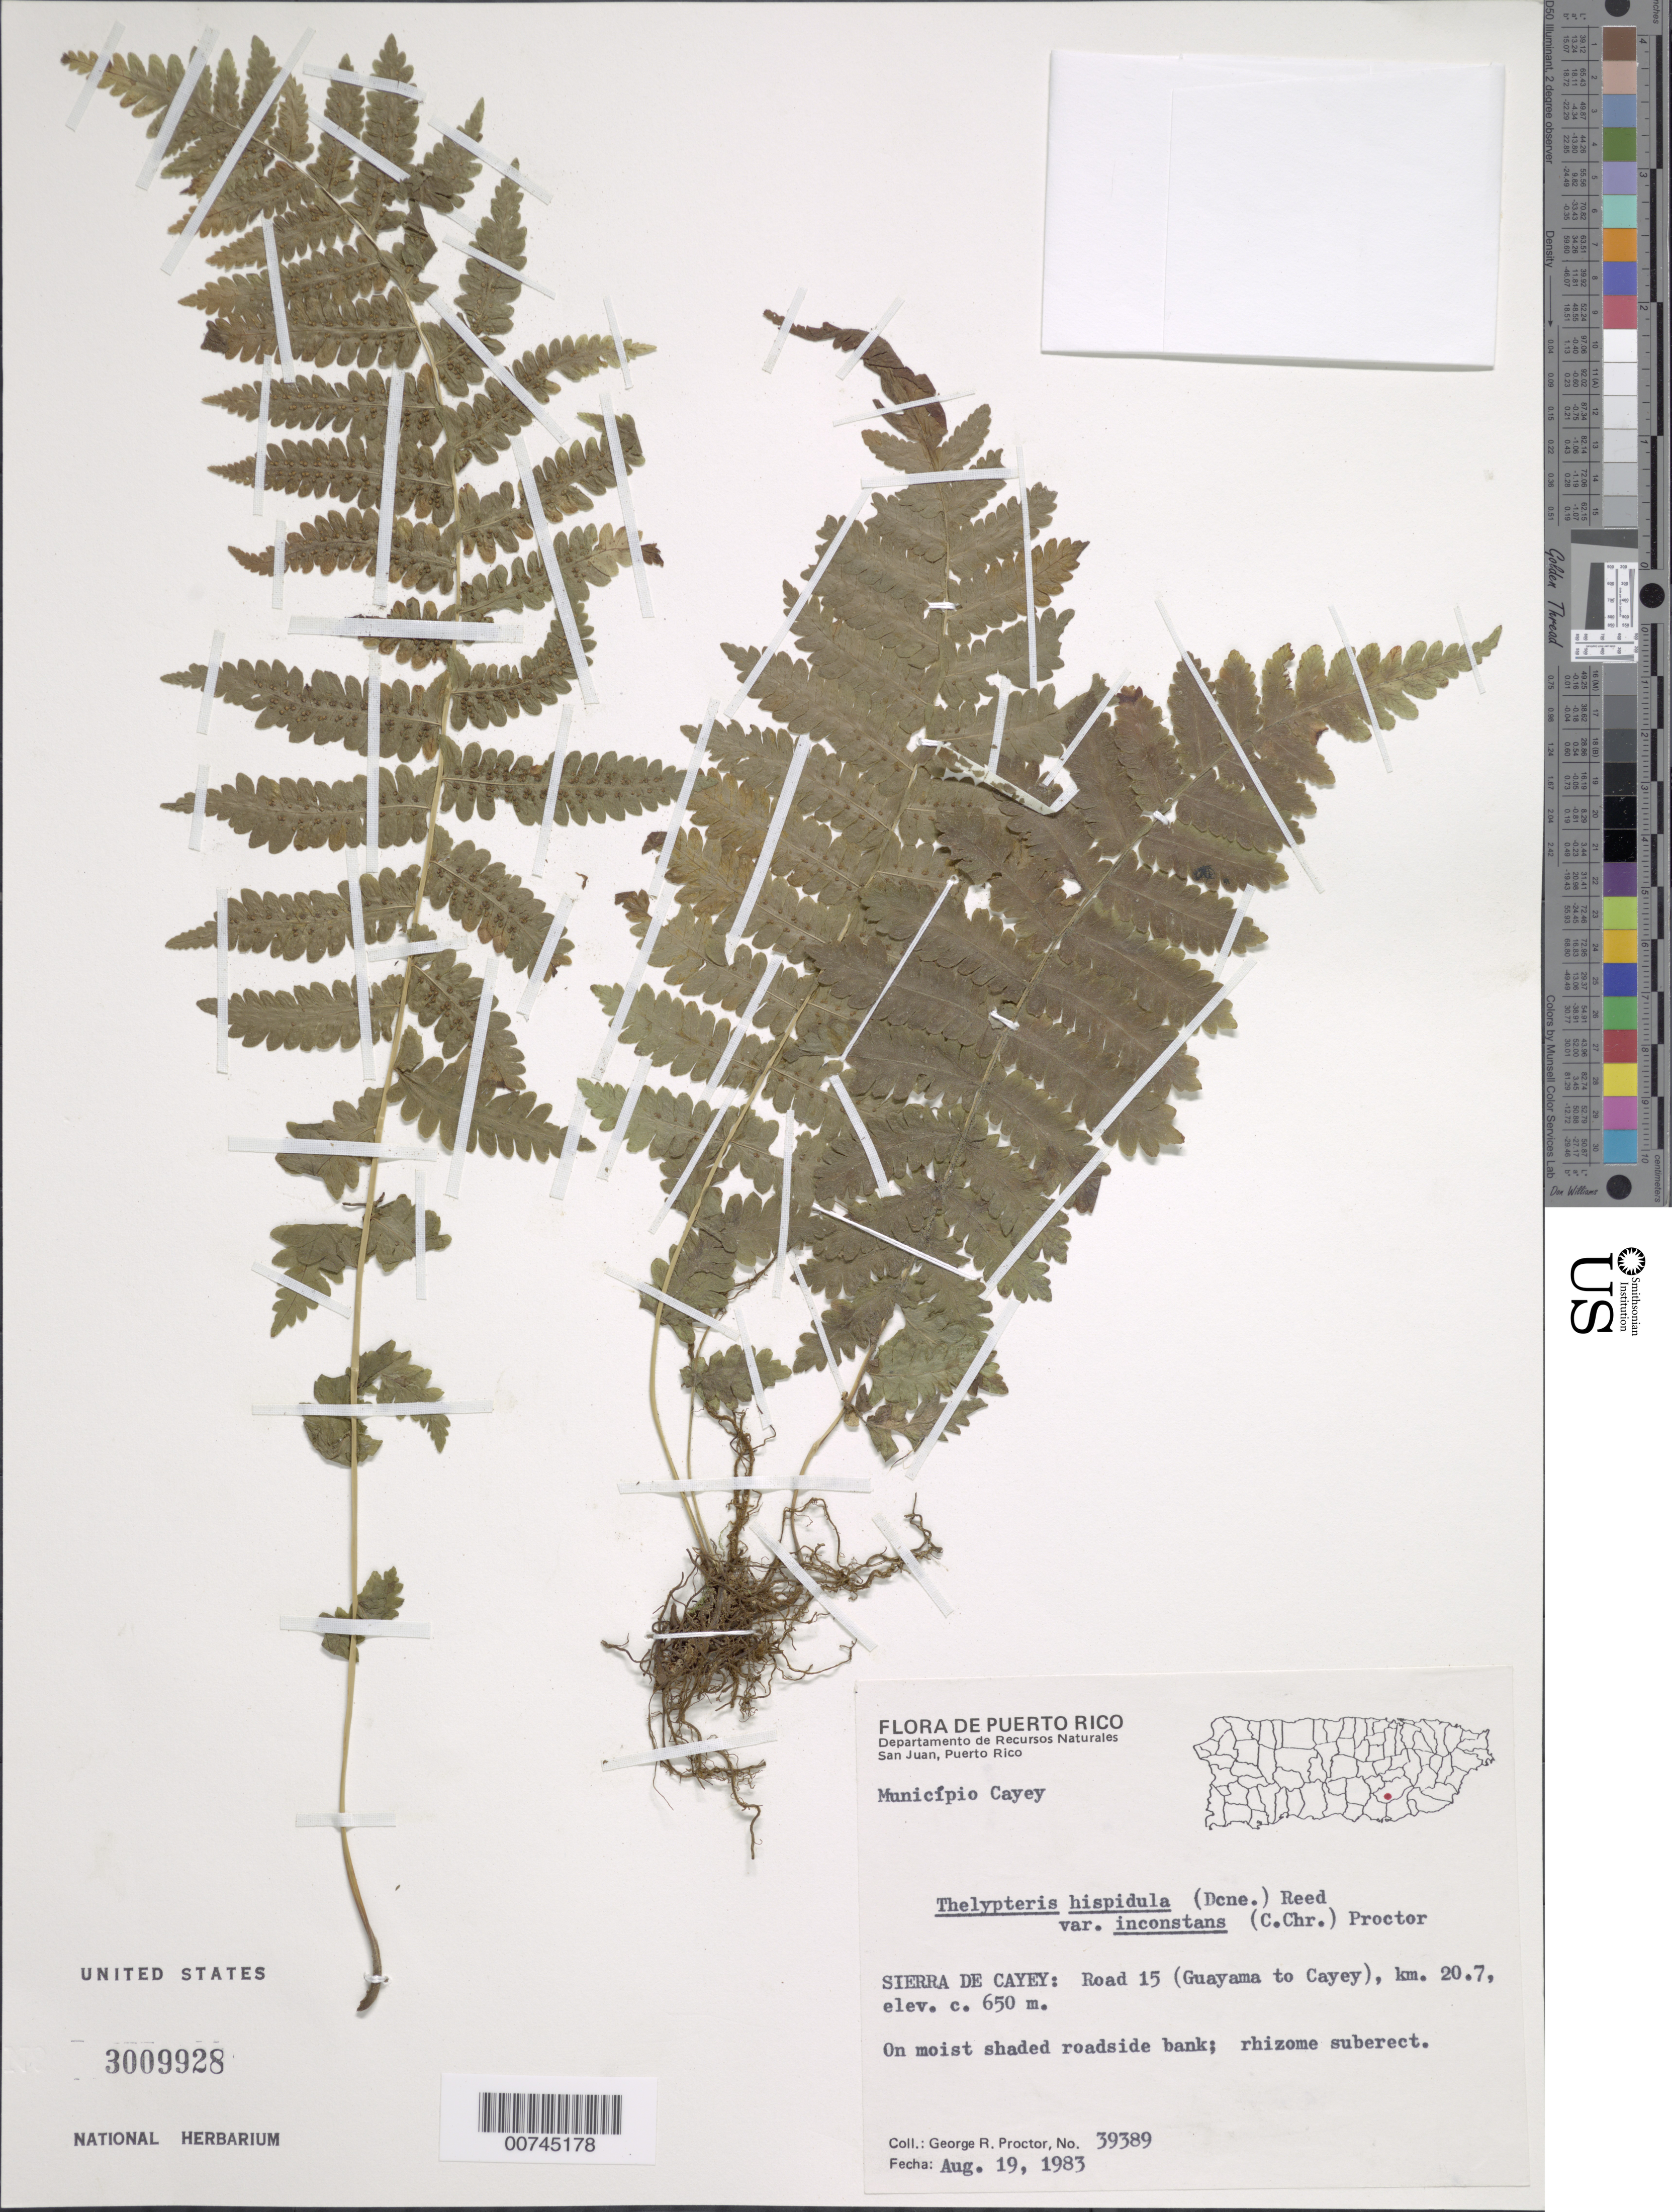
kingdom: Plantae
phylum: Tracheophyta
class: Polypodiopsida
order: Polypodiales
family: Thelypteridaceae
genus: Christella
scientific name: Christella hispidula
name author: (Decne.) Holttum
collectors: G. R. Proctor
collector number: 39389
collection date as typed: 19 Aug 1983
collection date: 1983-08-19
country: Puerto Rico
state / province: Cayey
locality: Sierra de Cayey: Road 15 (Guayama to Cayey), km 20.7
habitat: On moist shaded roadside bank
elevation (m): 650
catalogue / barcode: US 3009928